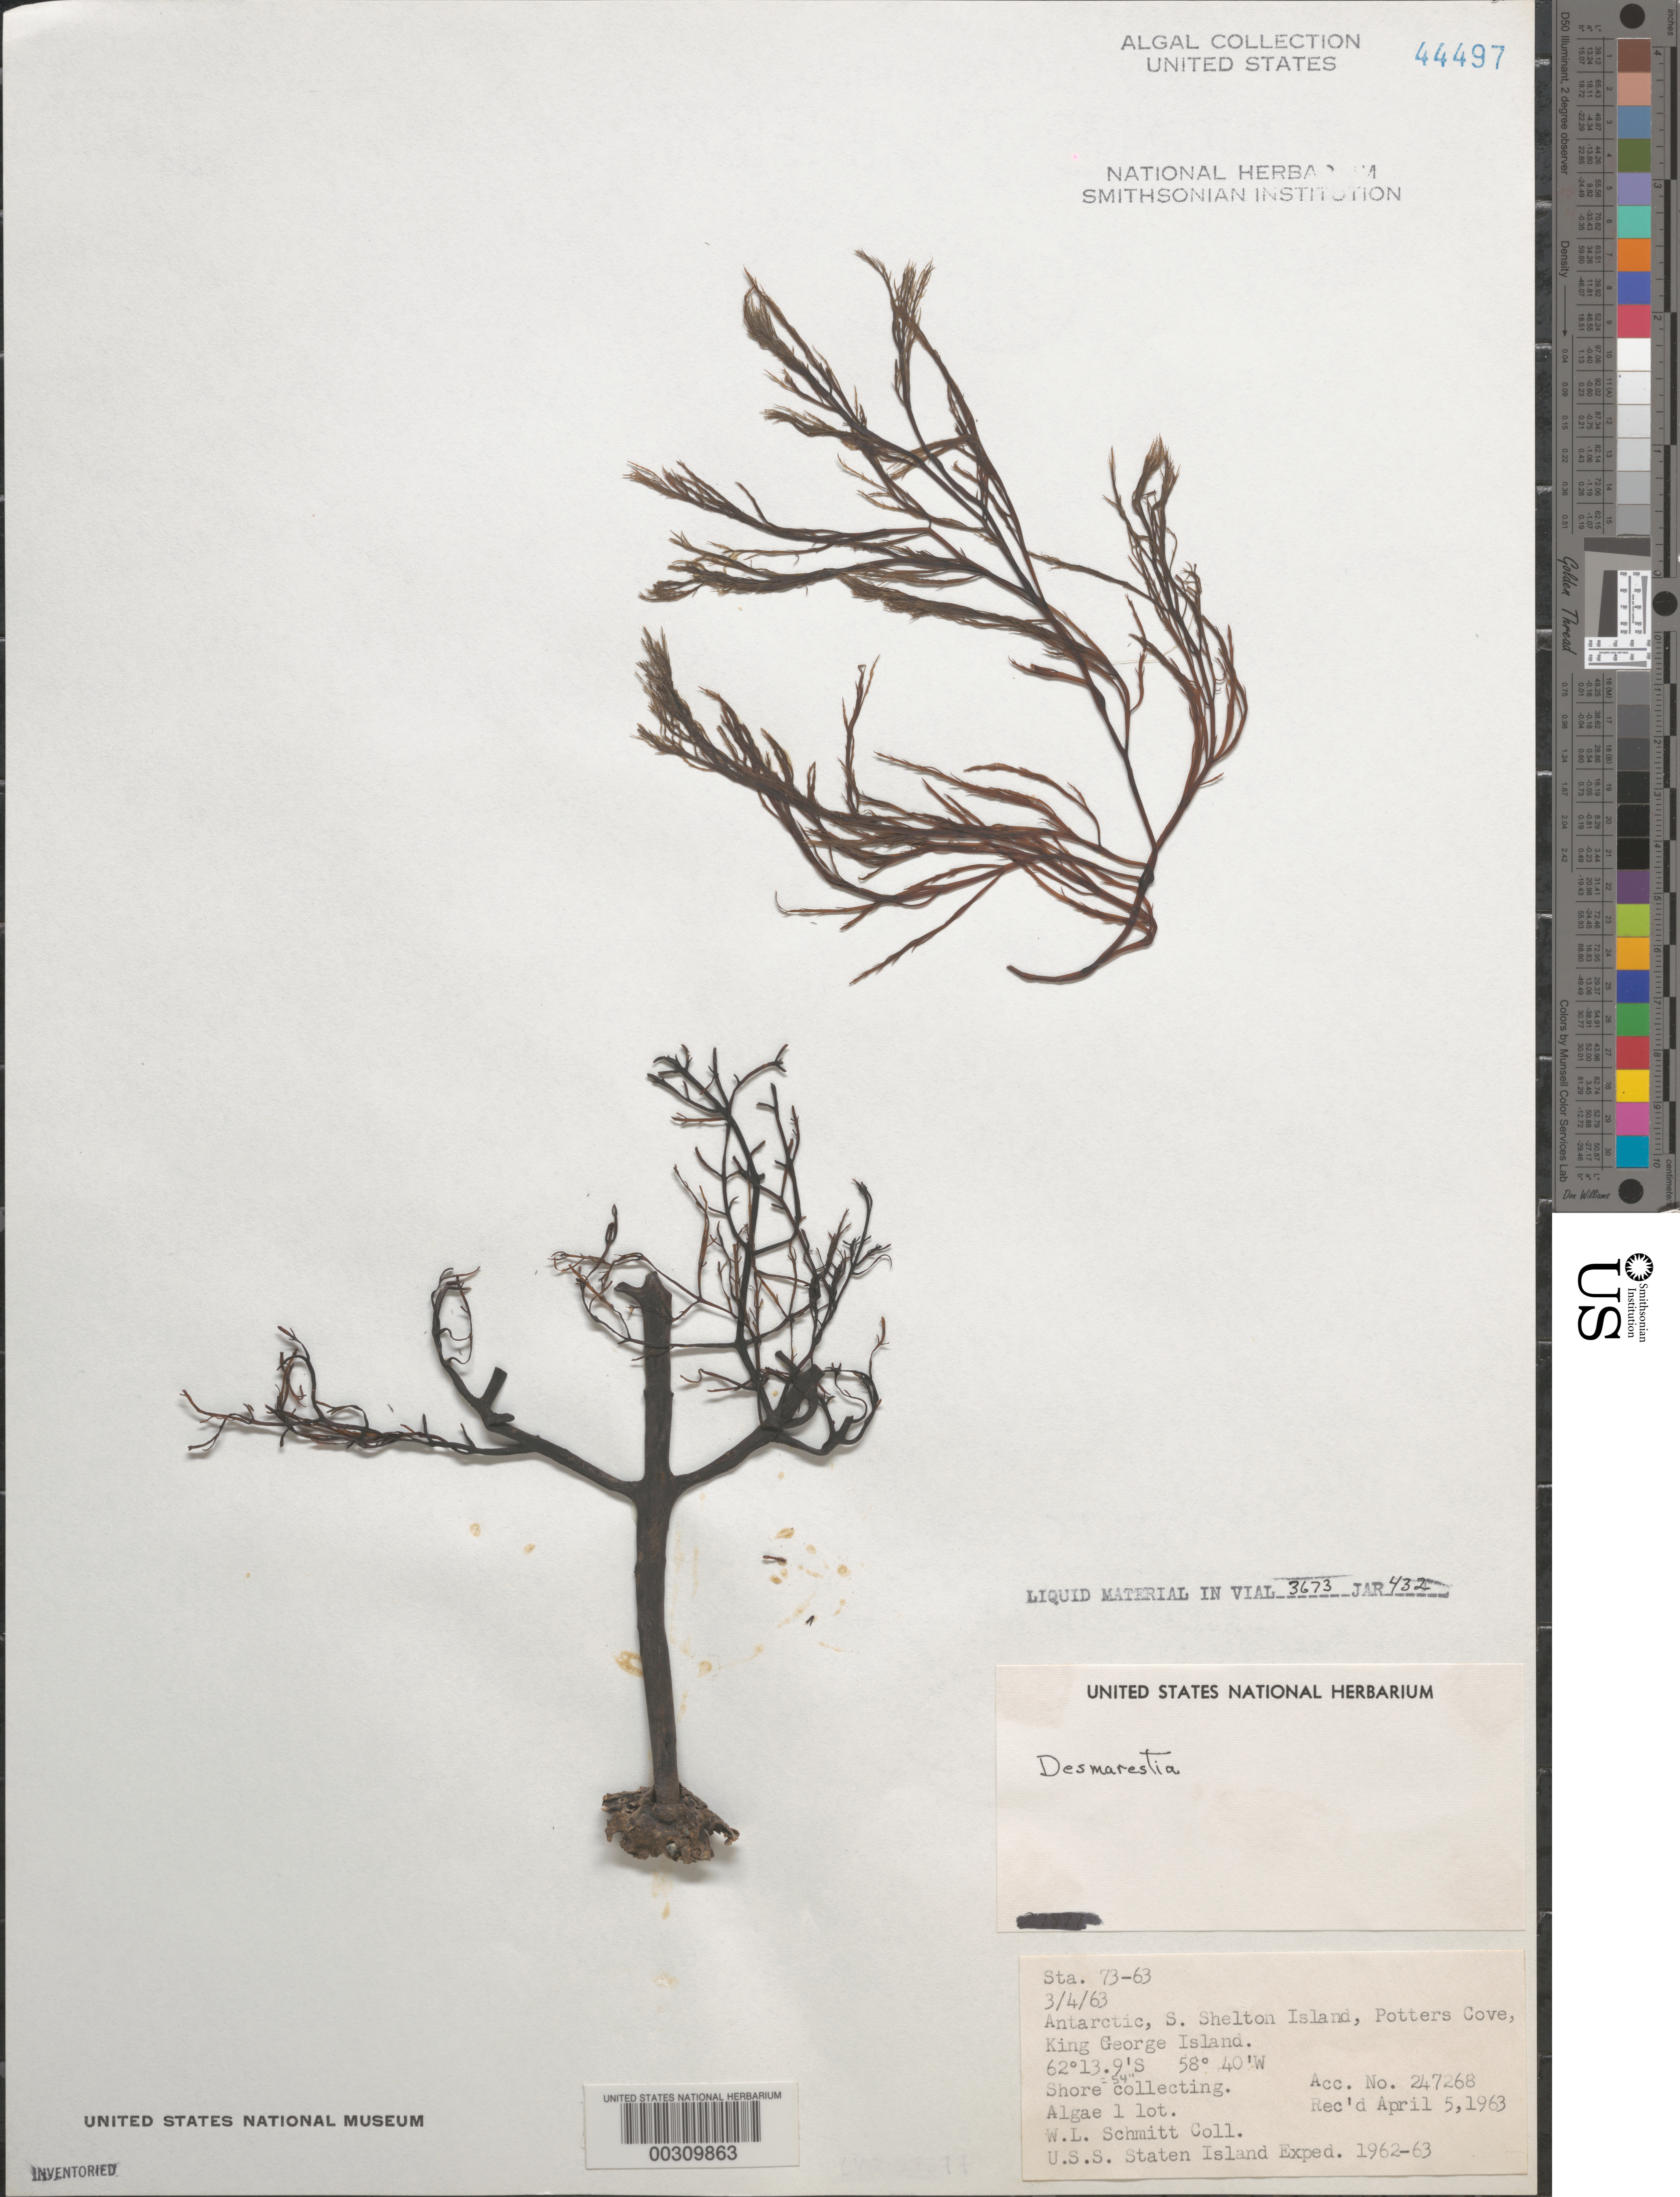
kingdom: Chromista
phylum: Ochrophyta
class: Phaeophyceae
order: Desmarestiales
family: Desmarestiaceae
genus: Desmarestia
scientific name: Desmarestia sp.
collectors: W. L. Schmitt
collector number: Station 73-63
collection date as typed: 04 Mar 1963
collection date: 1963-03-04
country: Antarctica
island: King George Island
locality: Potters Cove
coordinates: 62 13.9'S, 58 40'W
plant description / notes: USS Staten Island Expedition, 1962-1963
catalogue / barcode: US 44497